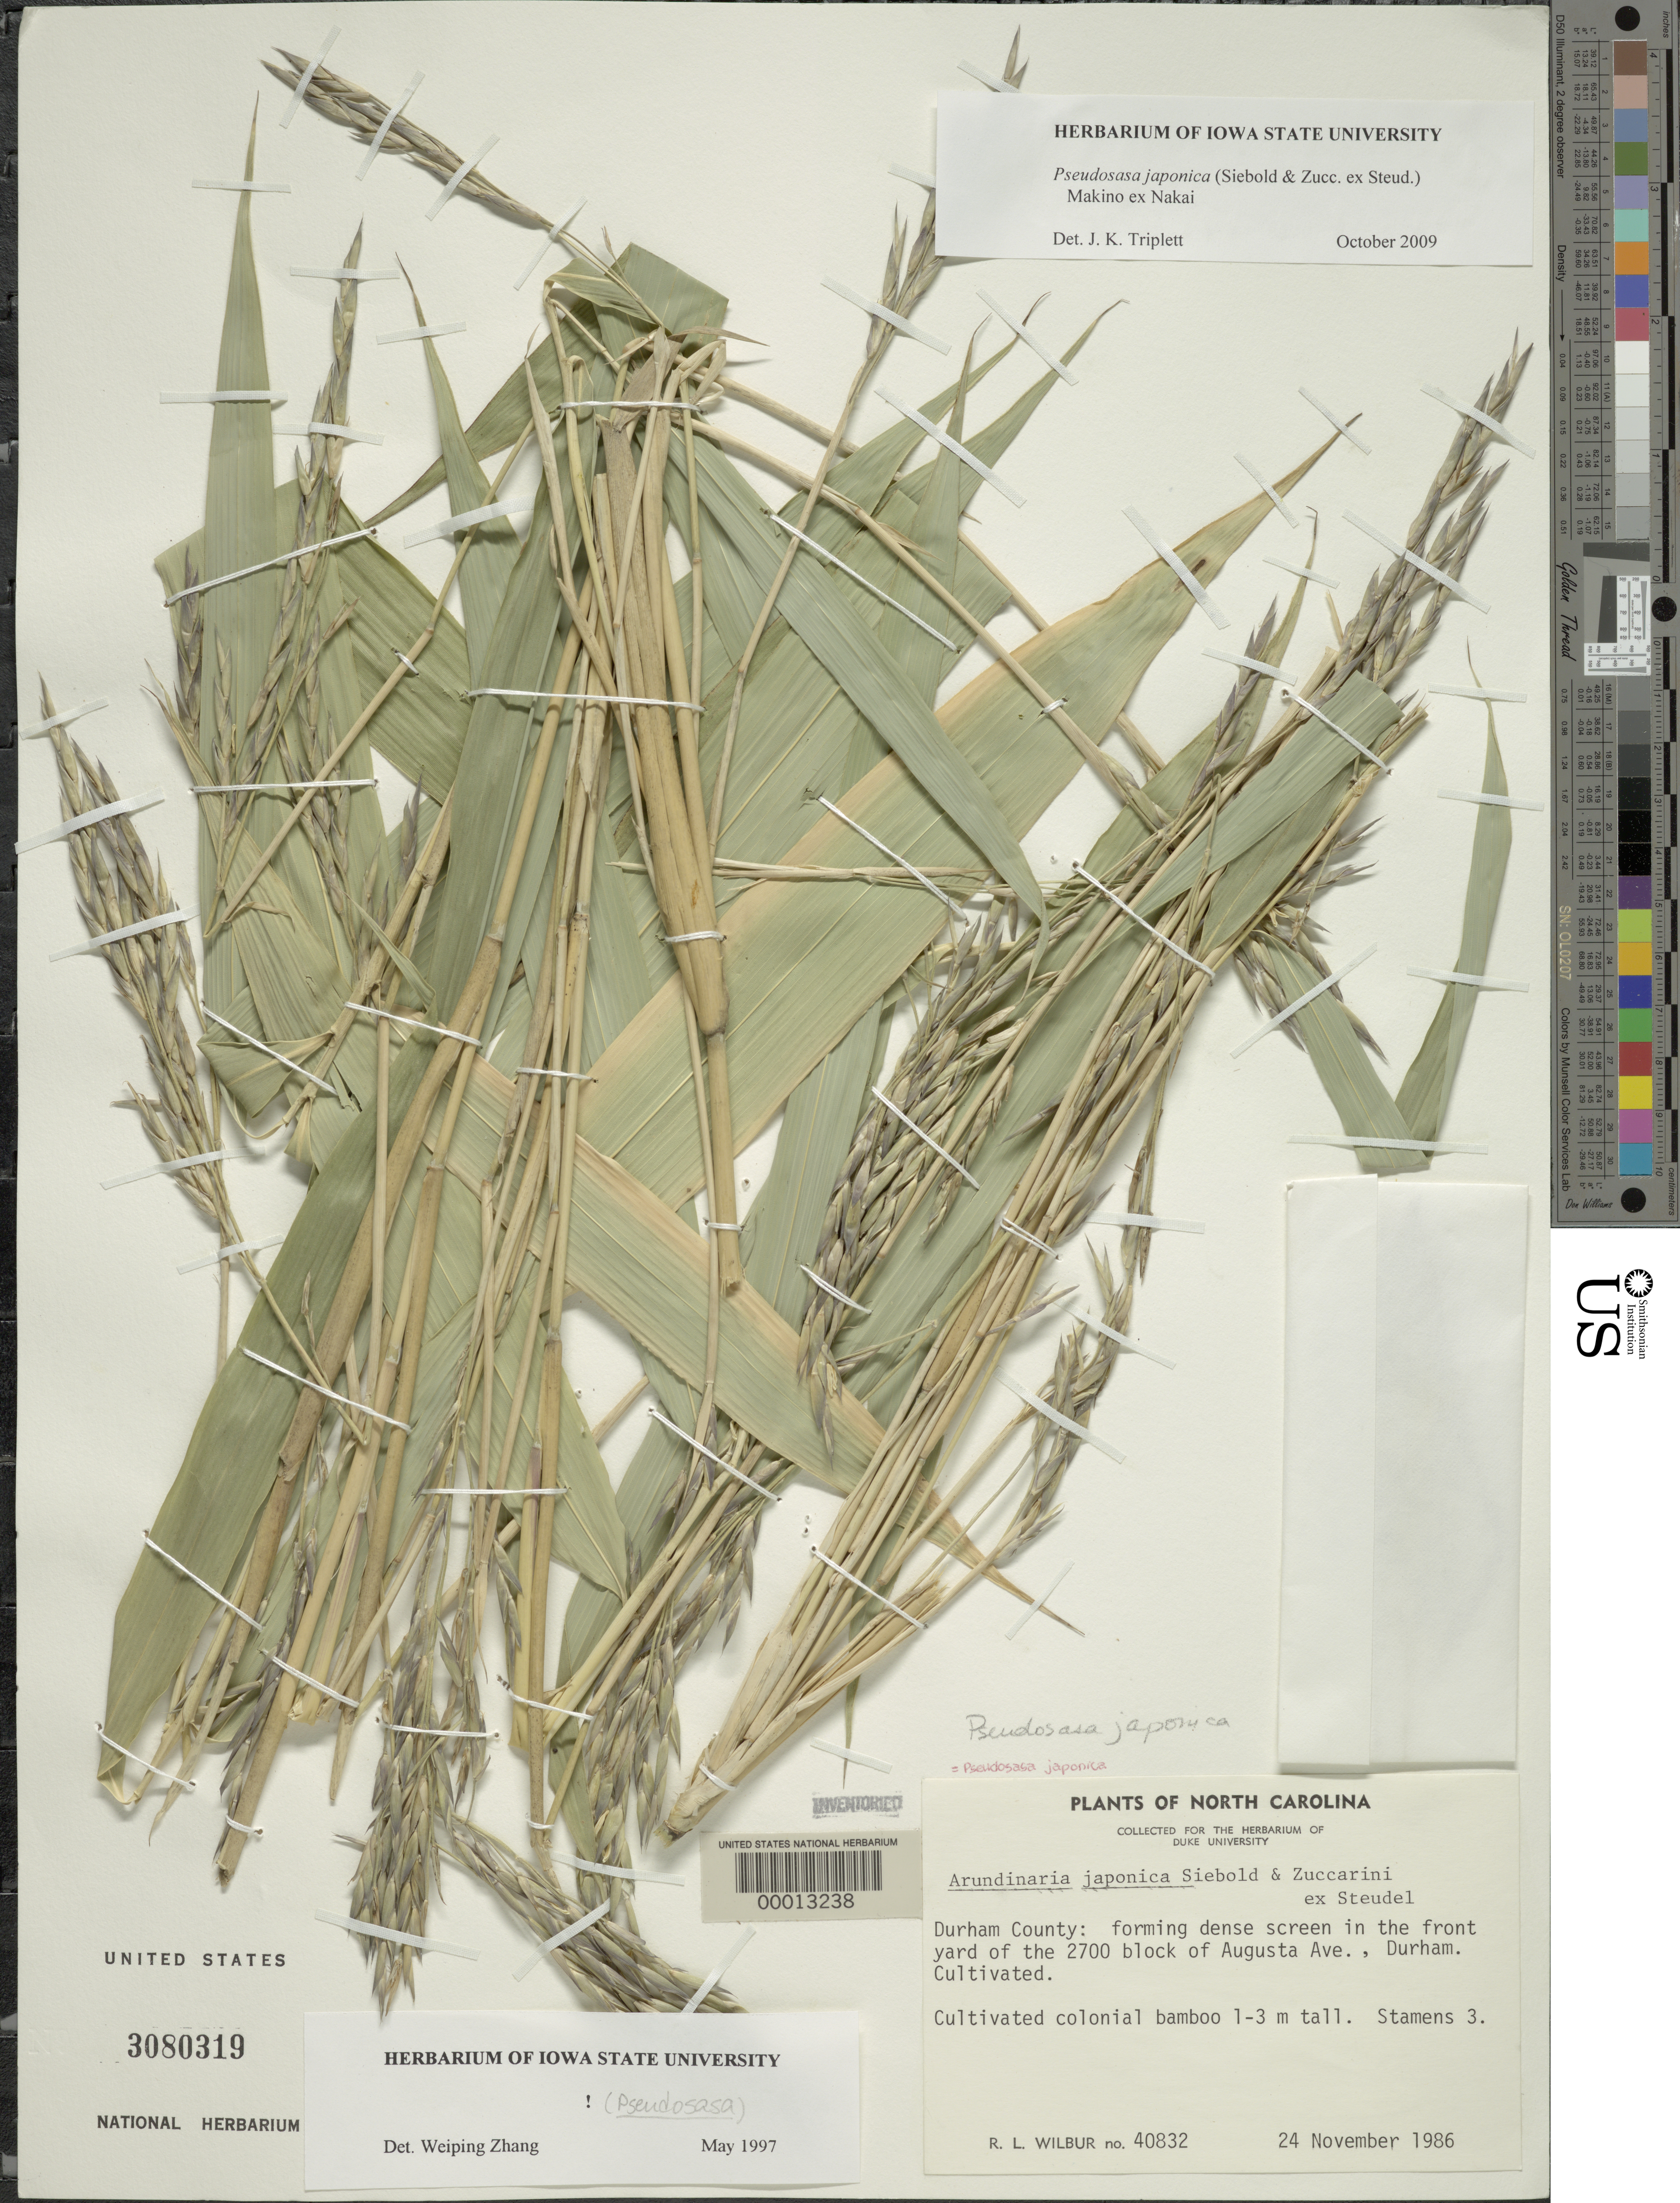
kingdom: Plantae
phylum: Tracheophyta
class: Liliopsida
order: Poales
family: Poaceae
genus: Pseudosasa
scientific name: Pseudosasa japonica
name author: (Siebold & Zucc. ex Steud.) Makino ex Nakai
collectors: R. L. Wilbur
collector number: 40832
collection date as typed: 24 Nov 1986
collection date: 1986-11-24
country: United States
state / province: North Carolina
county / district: Durham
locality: City of Durham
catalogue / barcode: US 3080319